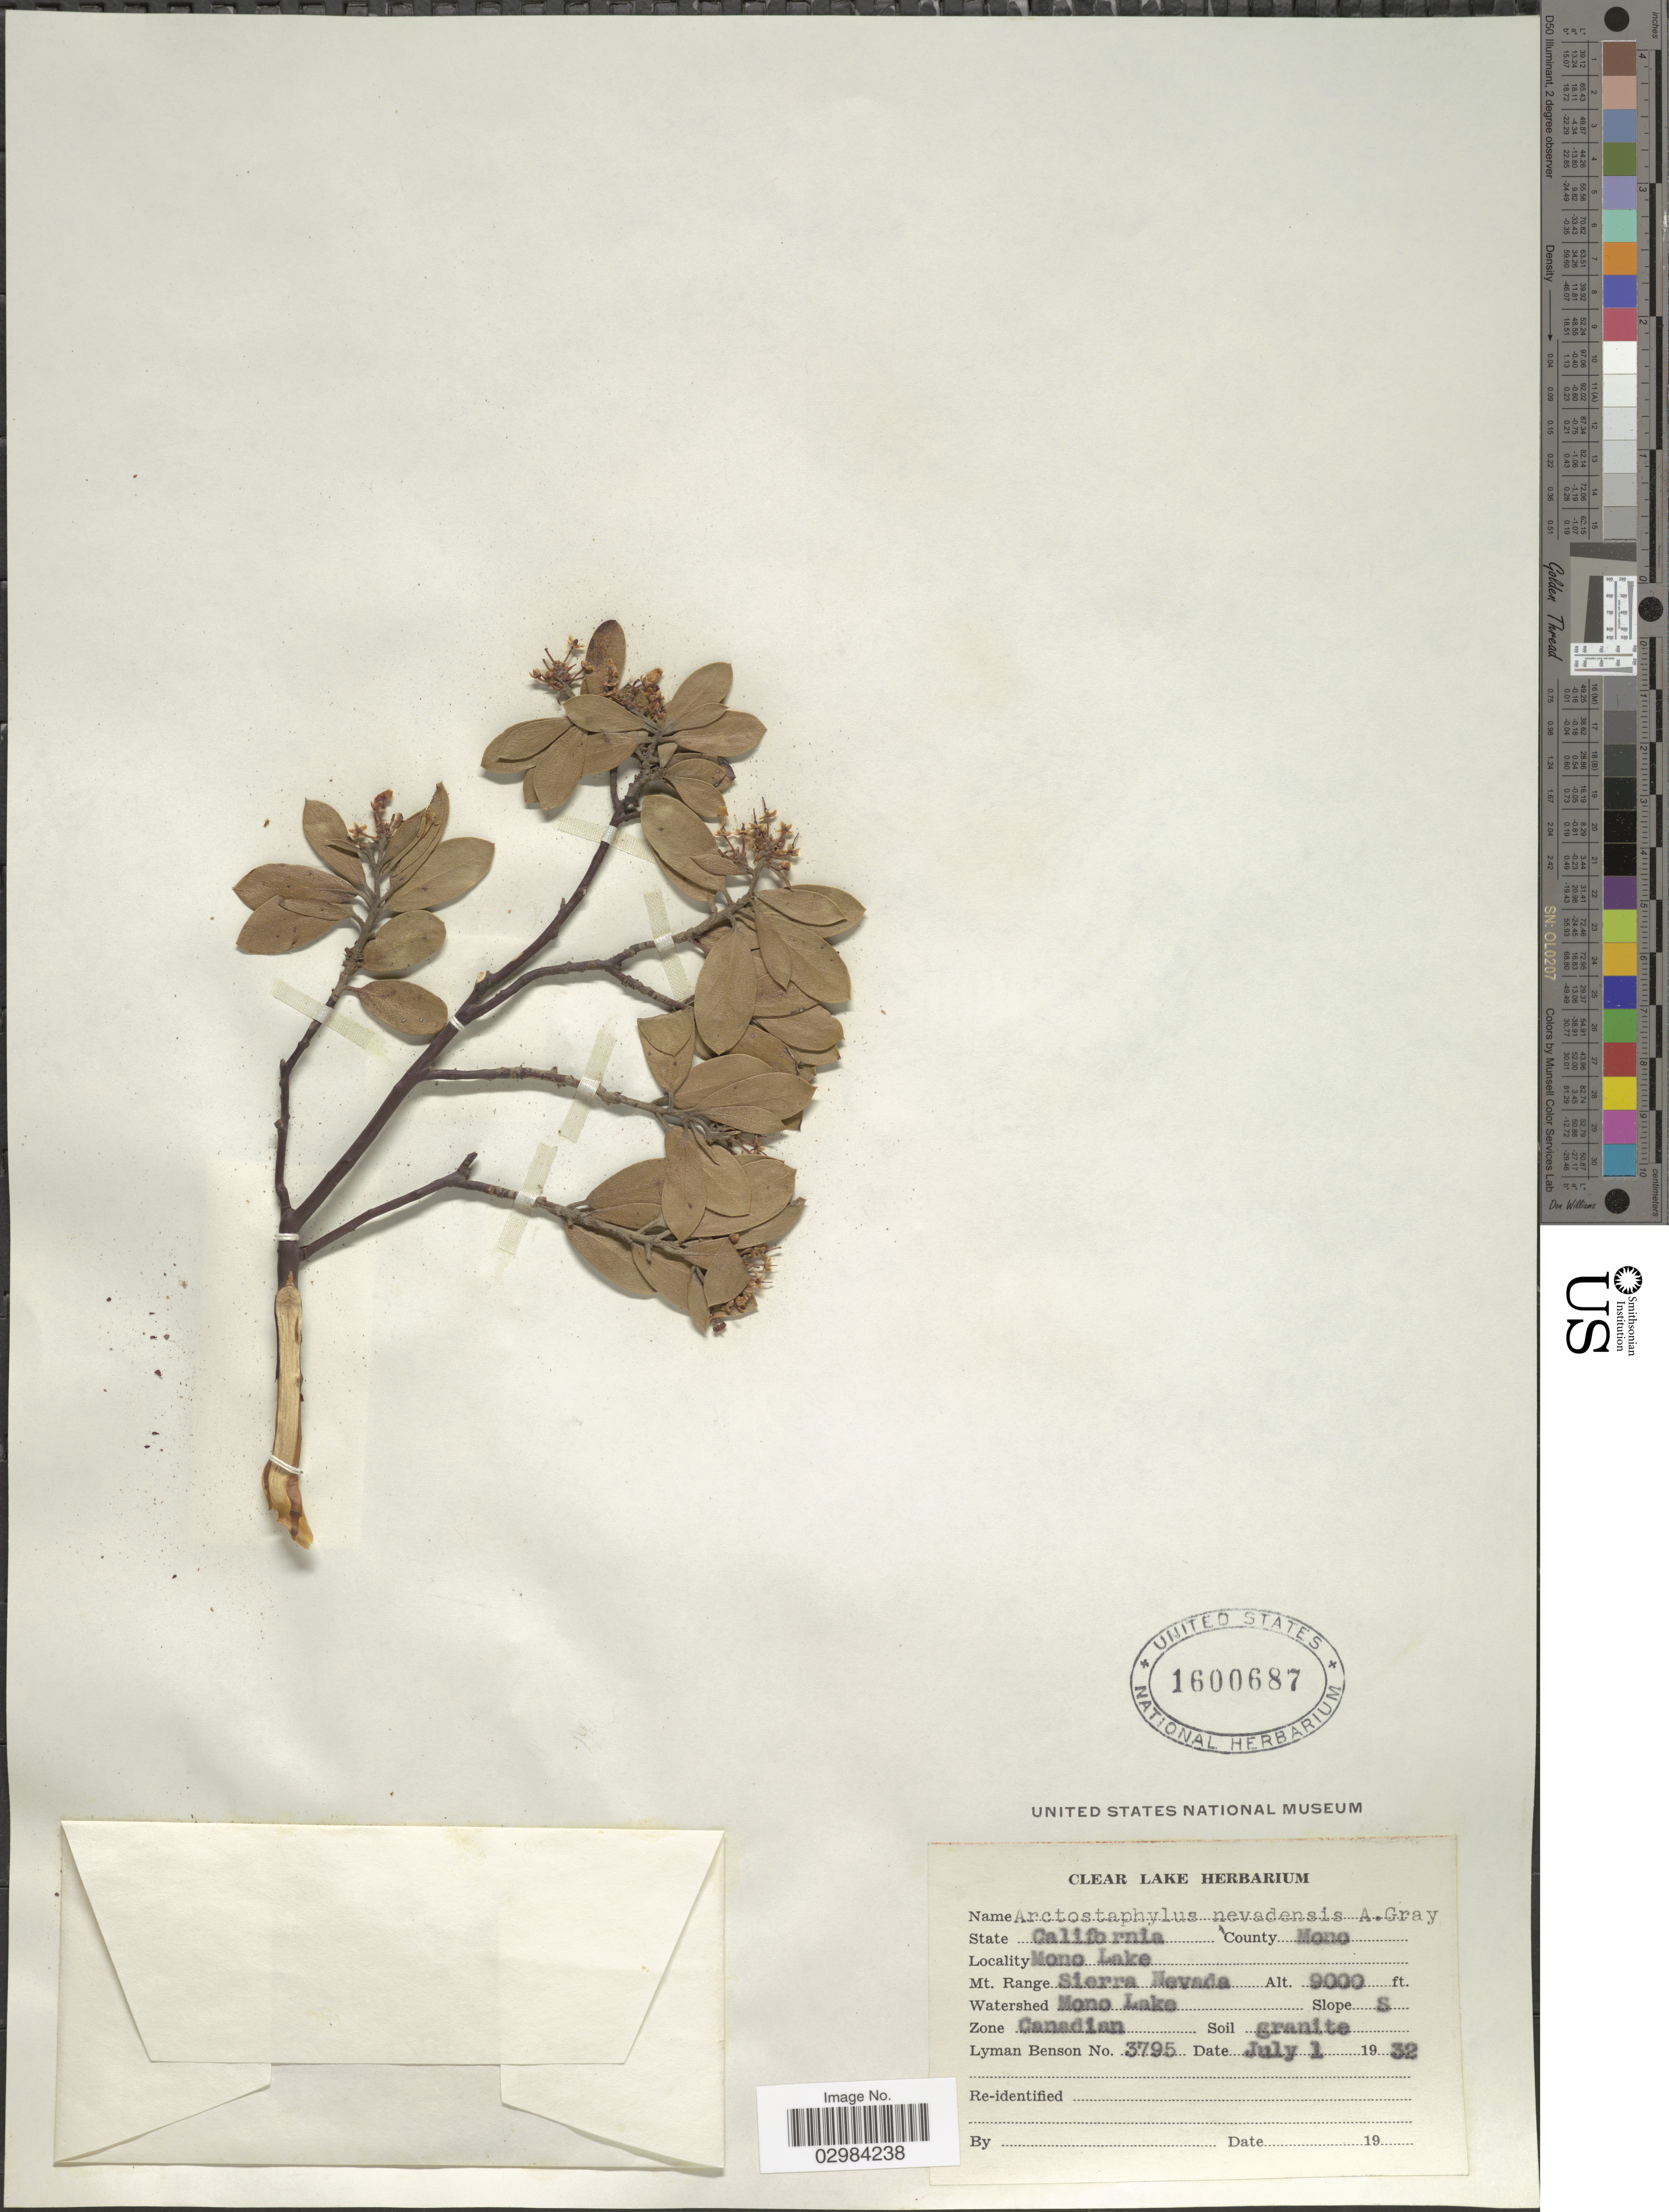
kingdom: Plantae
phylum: Tracheophyta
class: Magnoliopsida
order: Ericales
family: Ericaceae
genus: Arctostaphylos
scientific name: Arctostaphylos nevadensis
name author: A. Gray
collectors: L. D. Benson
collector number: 3795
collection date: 1932-07-01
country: United States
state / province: California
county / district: Mono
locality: County Mono, Mono Lake, Mt. Range Sierra Nevada.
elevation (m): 2743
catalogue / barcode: US 1600687